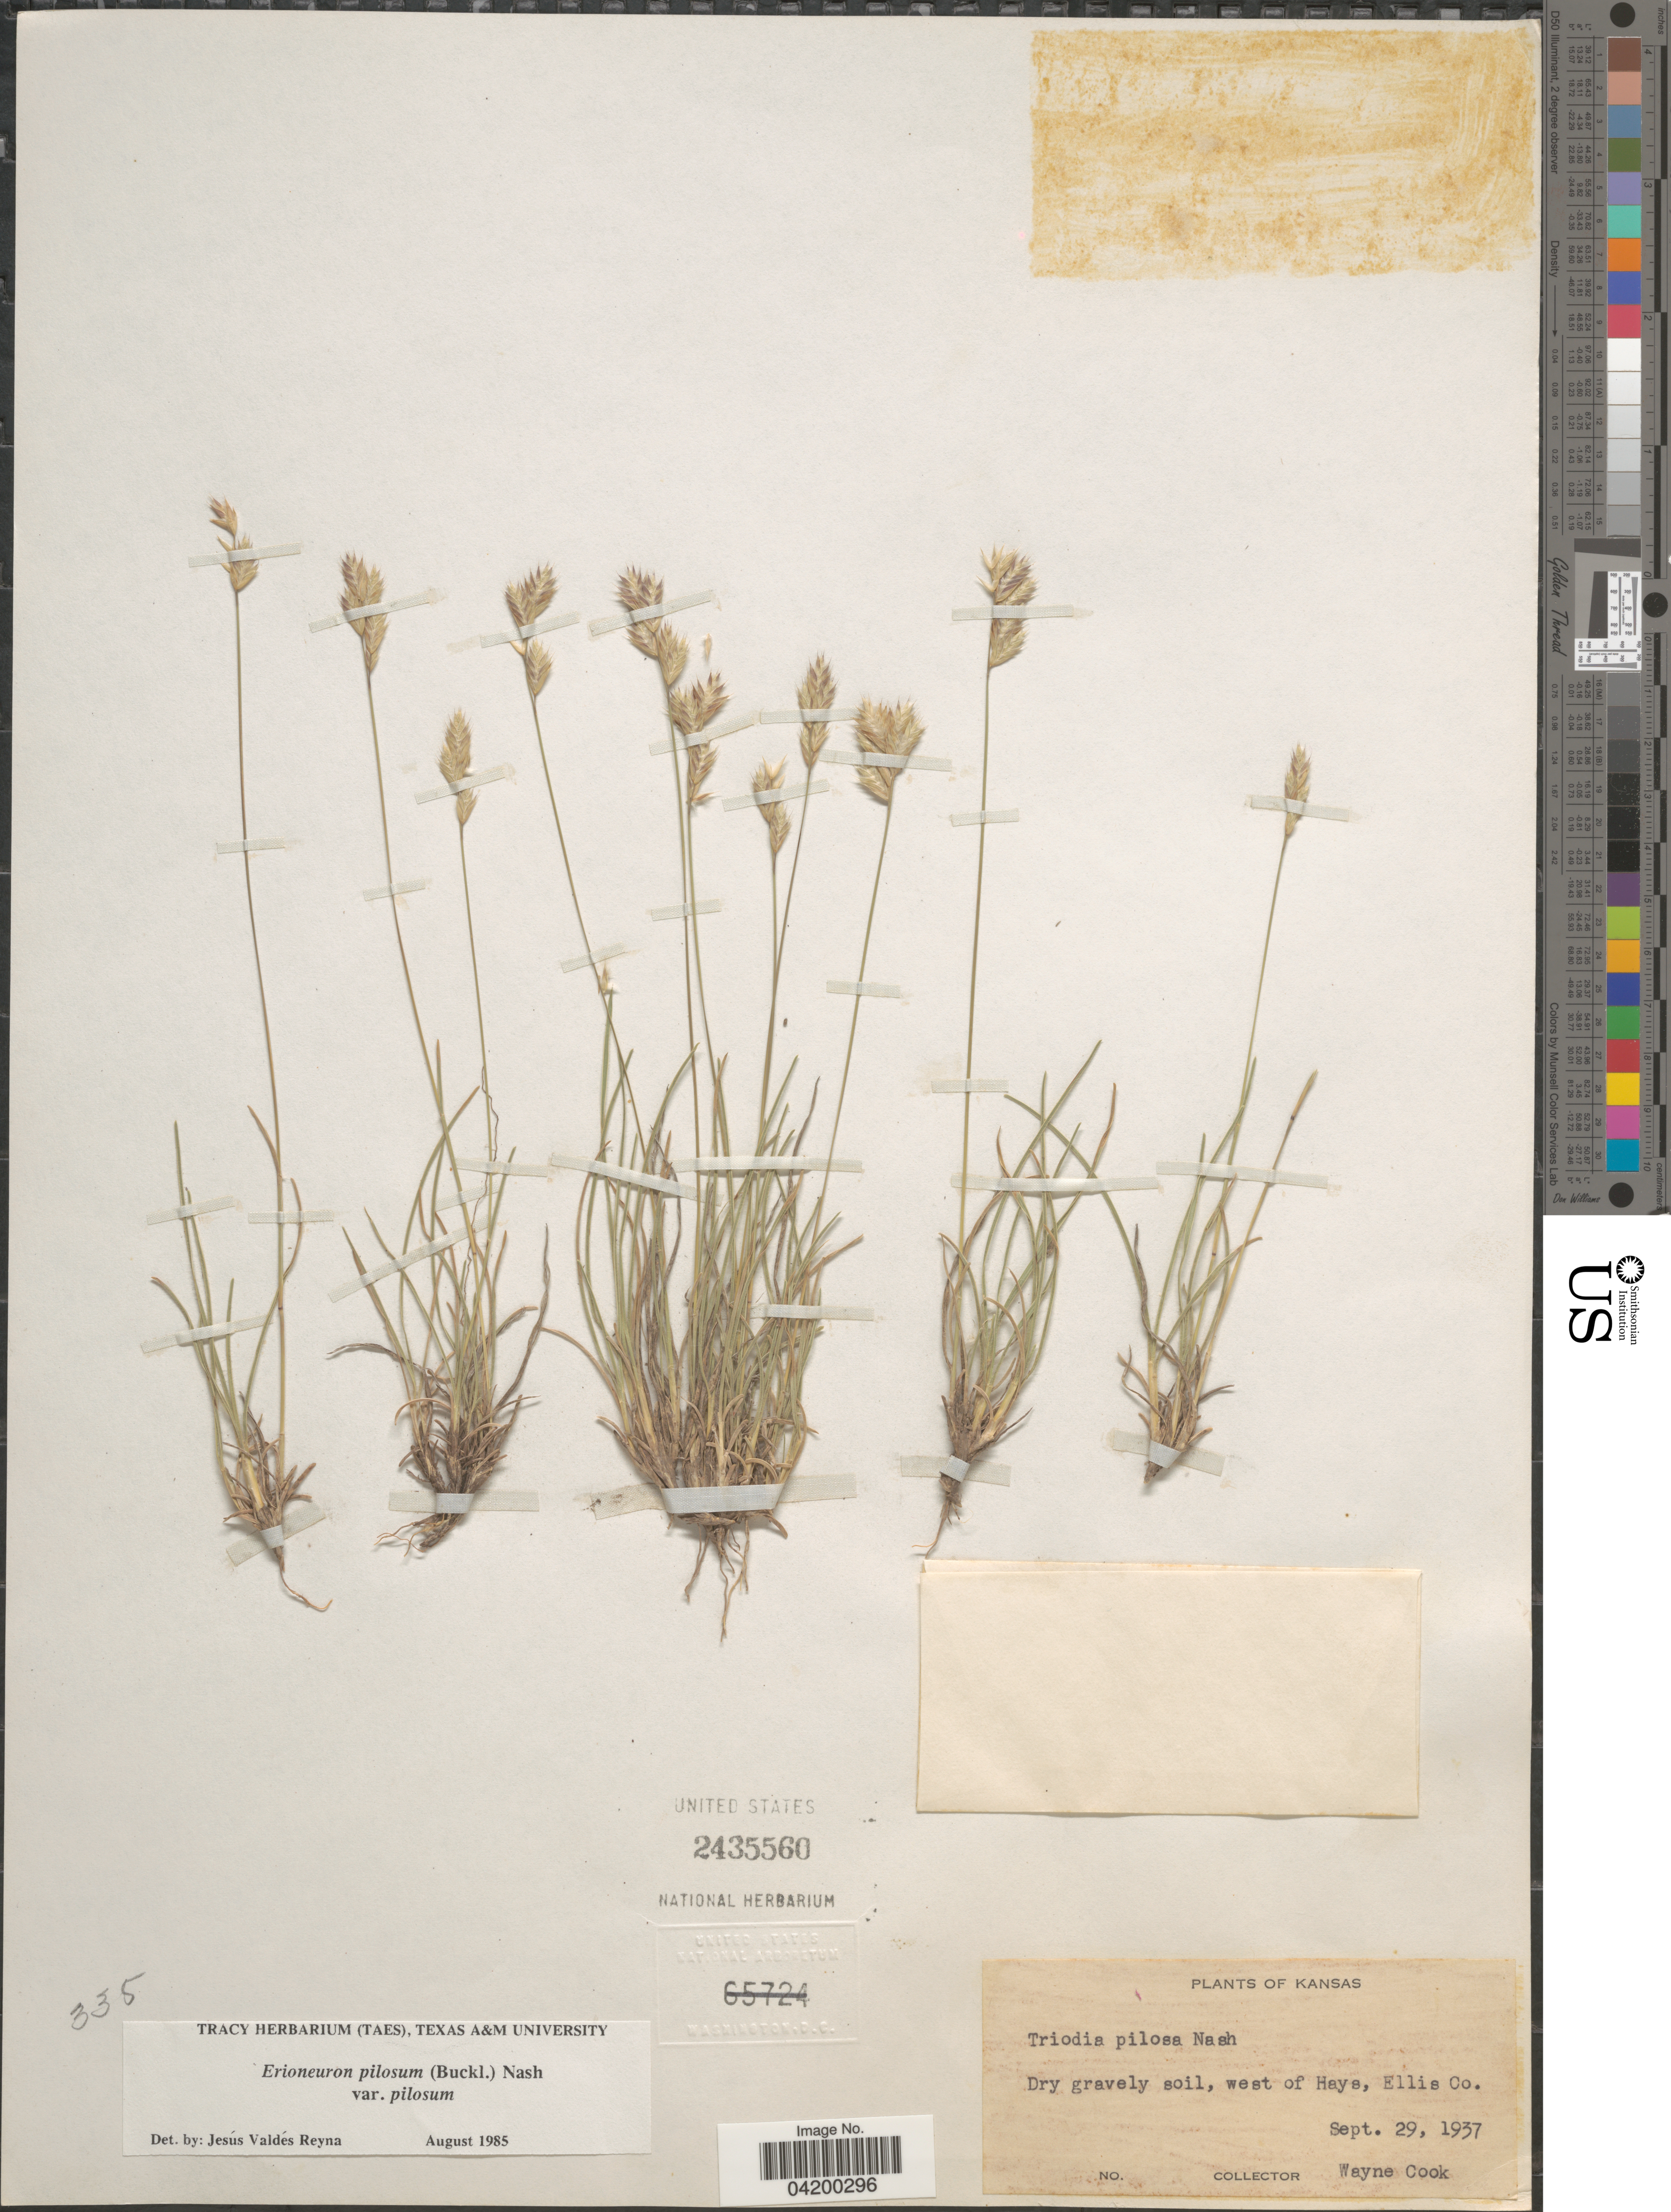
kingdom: Plantae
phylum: Tracheophyta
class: Liliopsida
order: Poales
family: Poaceae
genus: Erioneuron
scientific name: Erioneuron pilosum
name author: (Buckley) Nash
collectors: W. J. Cook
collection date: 1937-09-29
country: United States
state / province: Kansas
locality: West of Hays, Ellis Co.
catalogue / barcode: US 2435560